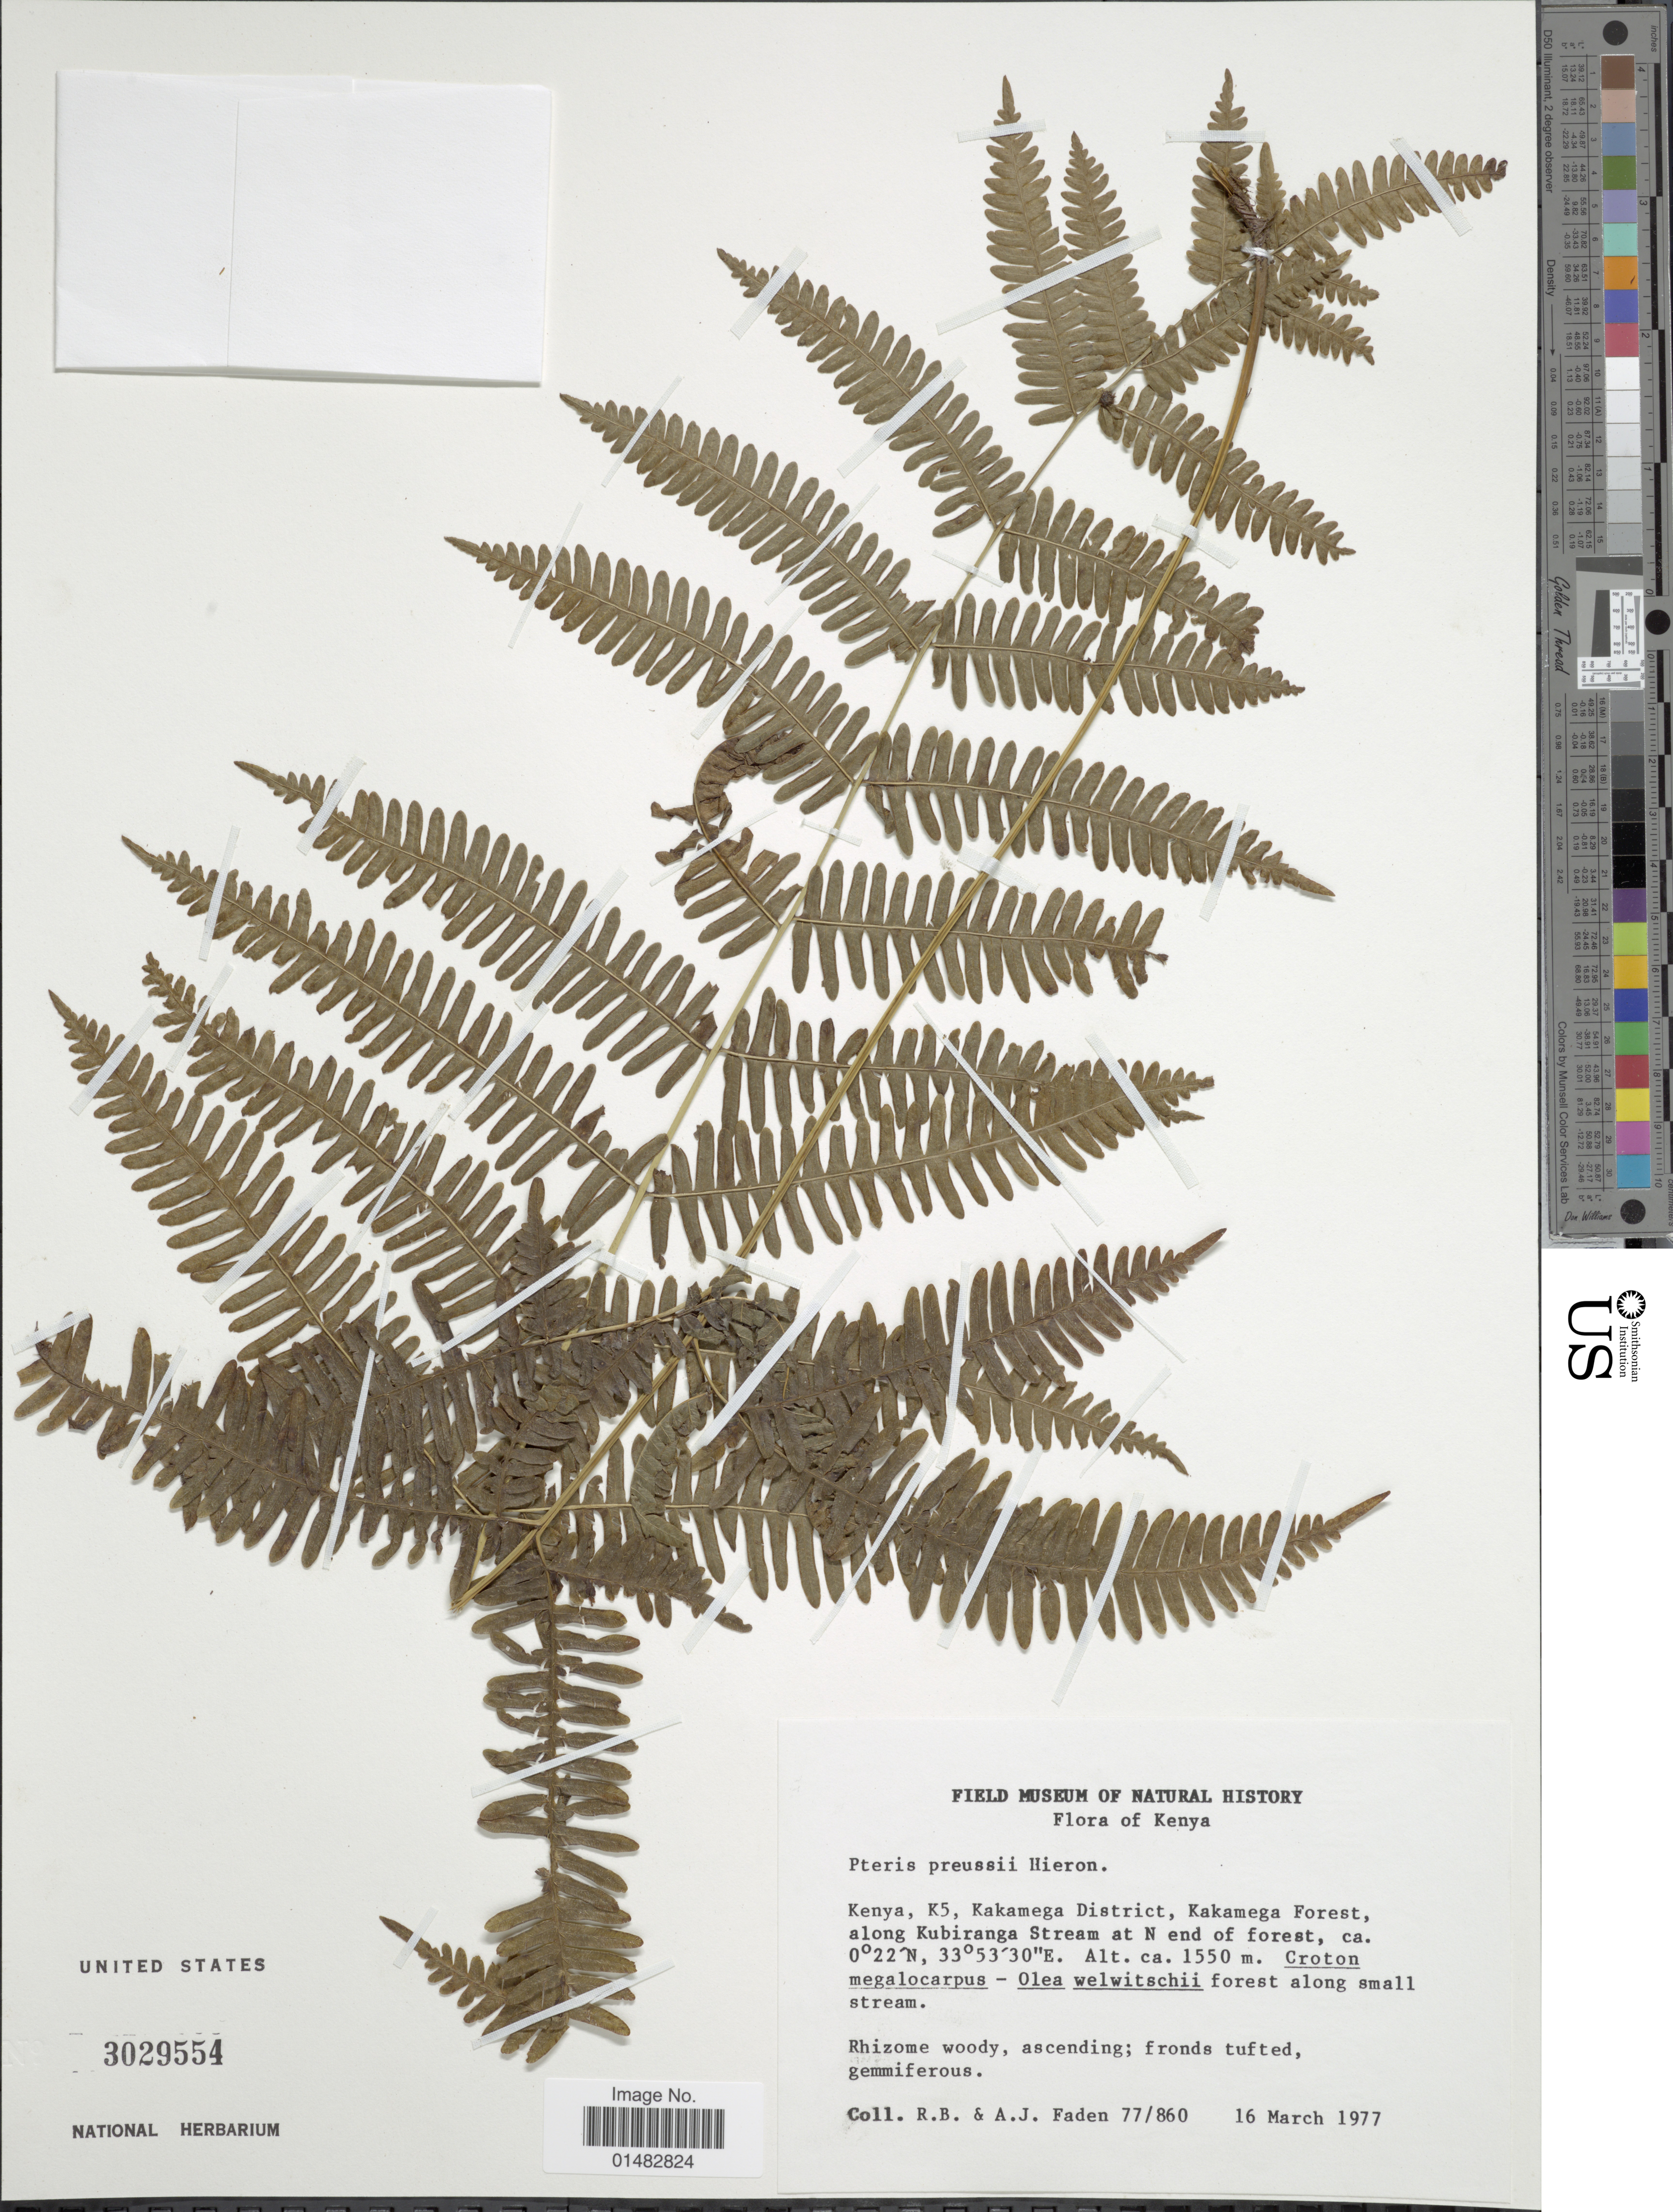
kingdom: Plantae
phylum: Tracheophyta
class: Polypodiopsida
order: Polypodiales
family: Pteridaceae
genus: Pteris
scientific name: Pteris preussii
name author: Hieron.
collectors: R. B. Faden & A. J. Faden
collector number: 77/860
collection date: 1977-03-16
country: Kenya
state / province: Kakamega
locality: Kenya, K5, Kakamego Forets, along Kubiranga Stream at N end of forest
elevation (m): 1550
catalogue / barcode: US 3029554